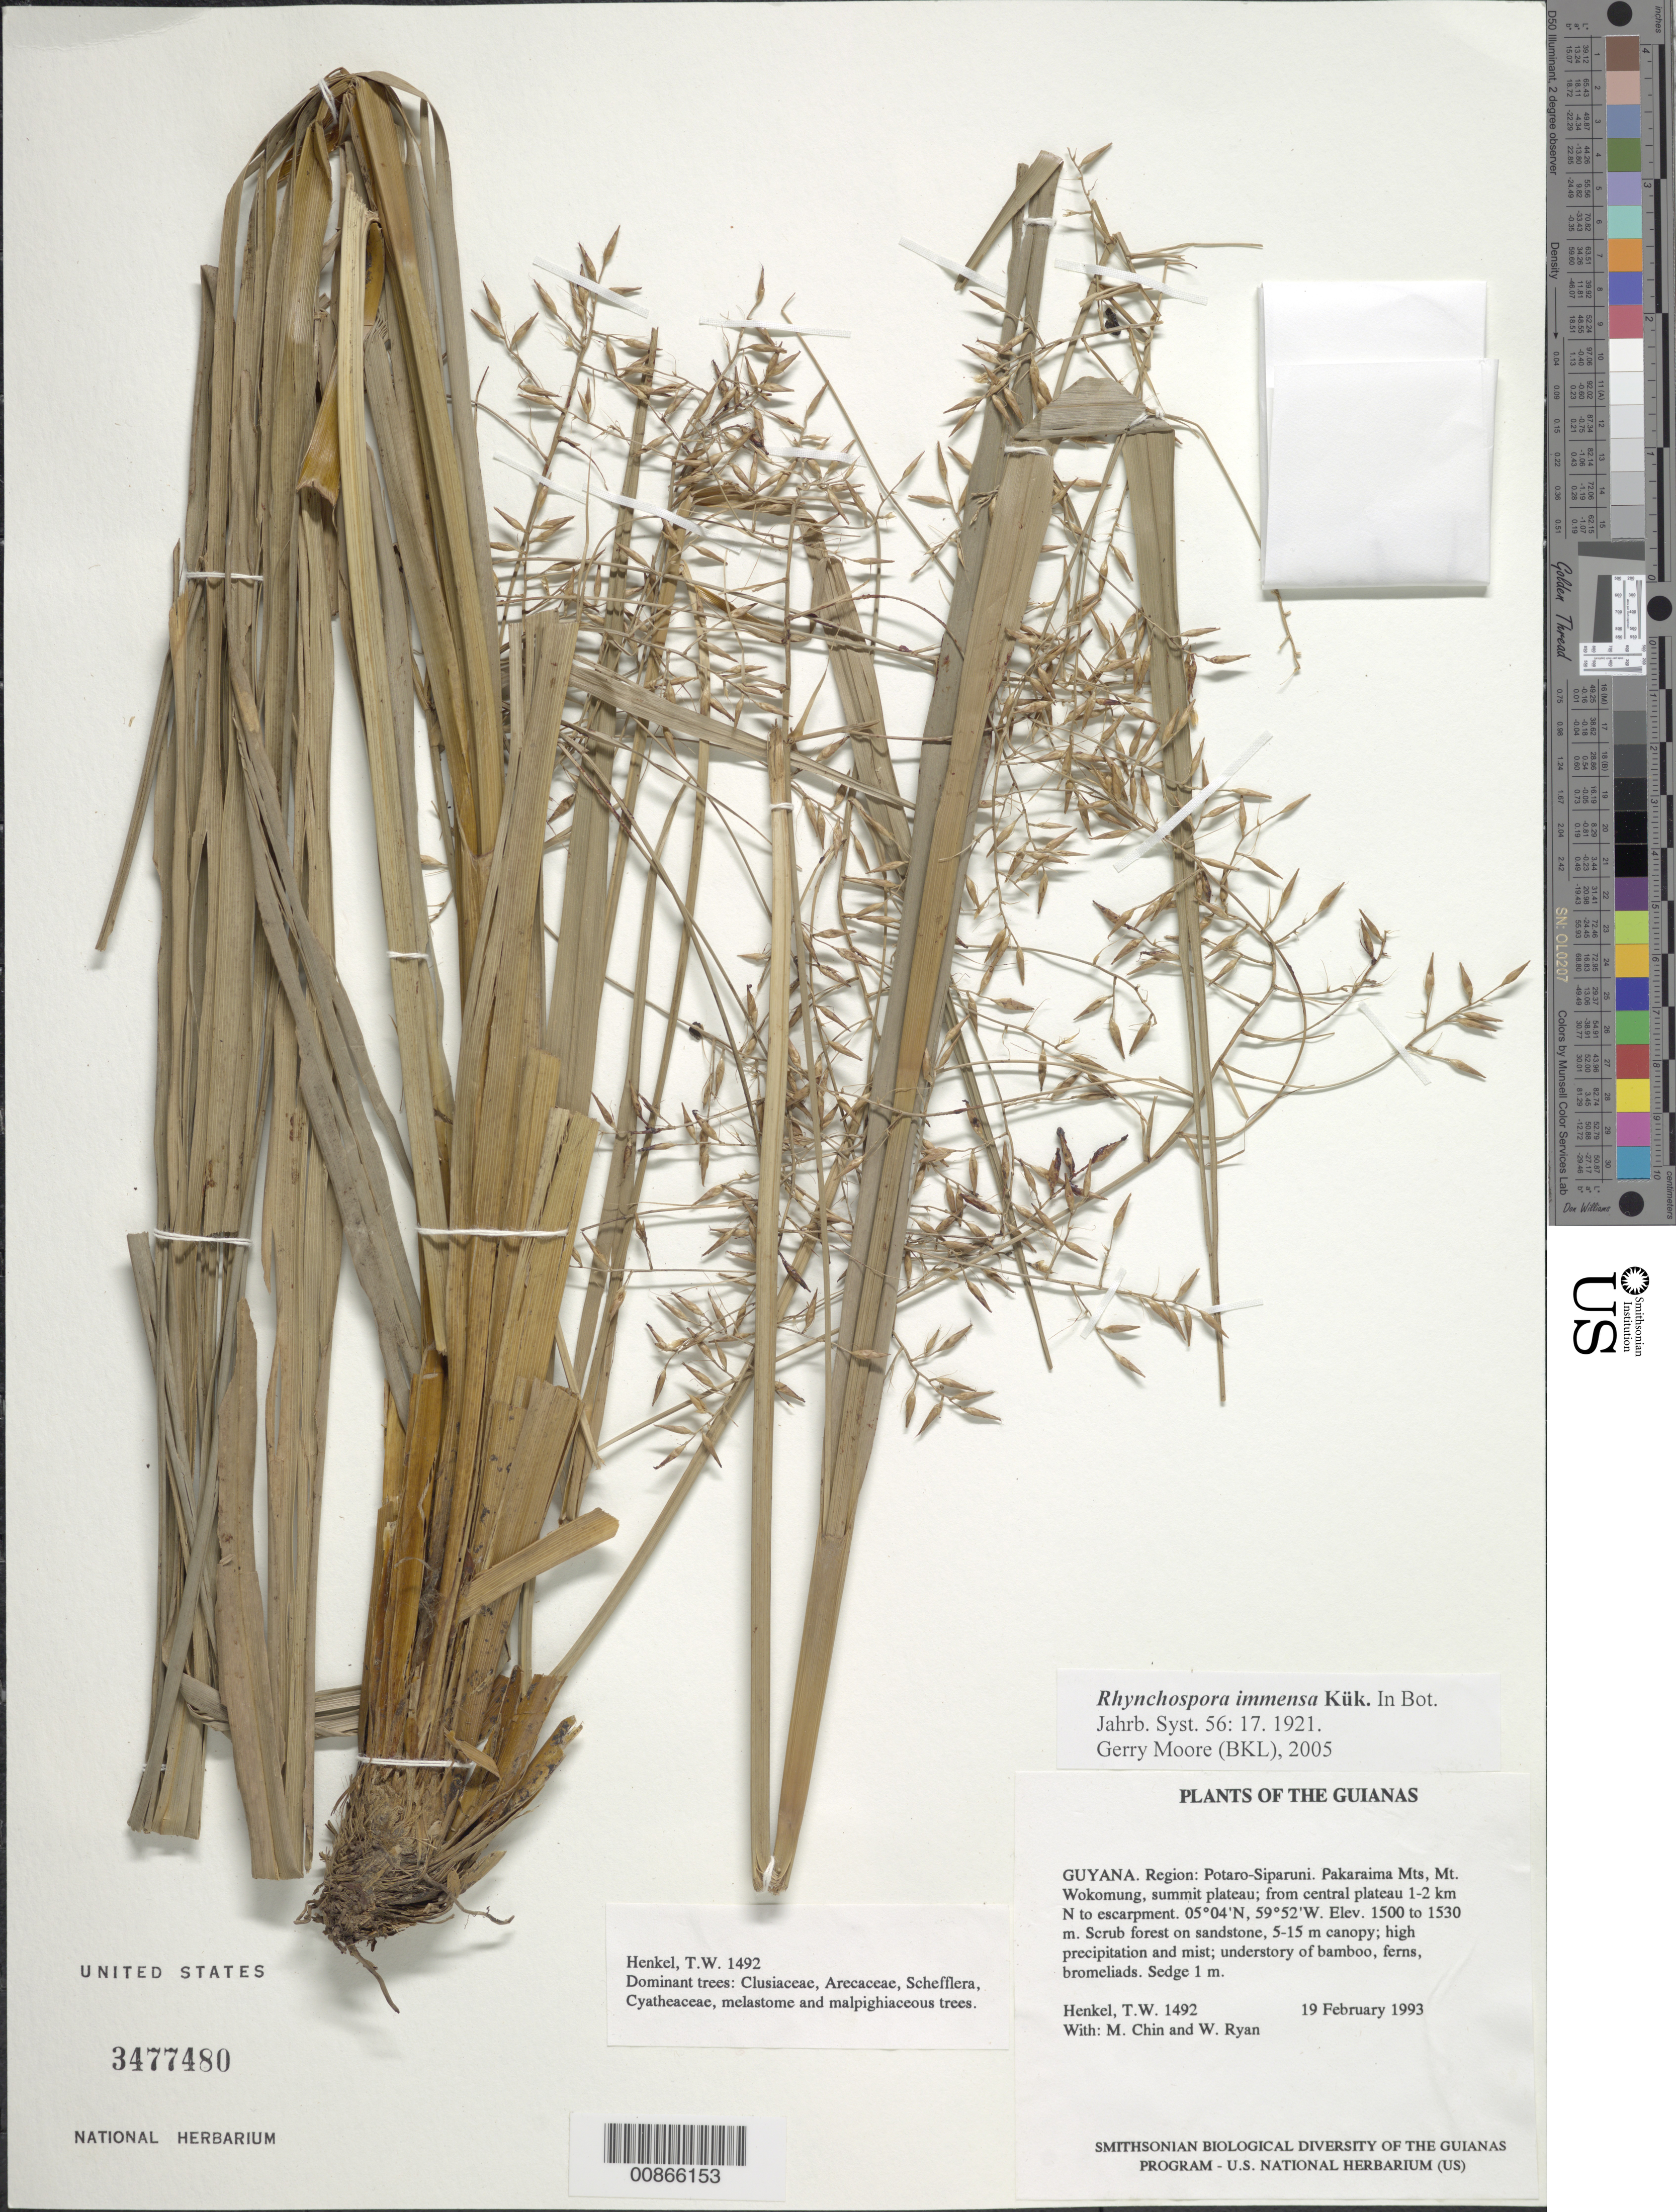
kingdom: Plantae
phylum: Tracheophyta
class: Liliopsida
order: Poales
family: Cyperaceae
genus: Rhynchospora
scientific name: Rhynchospora immensa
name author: Kük.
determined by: Moore, G. T.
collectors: T. Henkel, M. Chin & W. Ryan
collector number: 1492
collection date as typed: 19 February 1993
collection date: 1993-02-19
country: Guyana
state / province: Potaro-Siparuni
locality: Pakaraima Mts, Mt. Wokomung, summit plateau; from central plateau 1-2 km N to escarpment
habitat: Scrub forest on sandstone, 5-15 m canopy; high precipitation and mist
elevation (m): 1500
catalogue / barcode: US 3477480